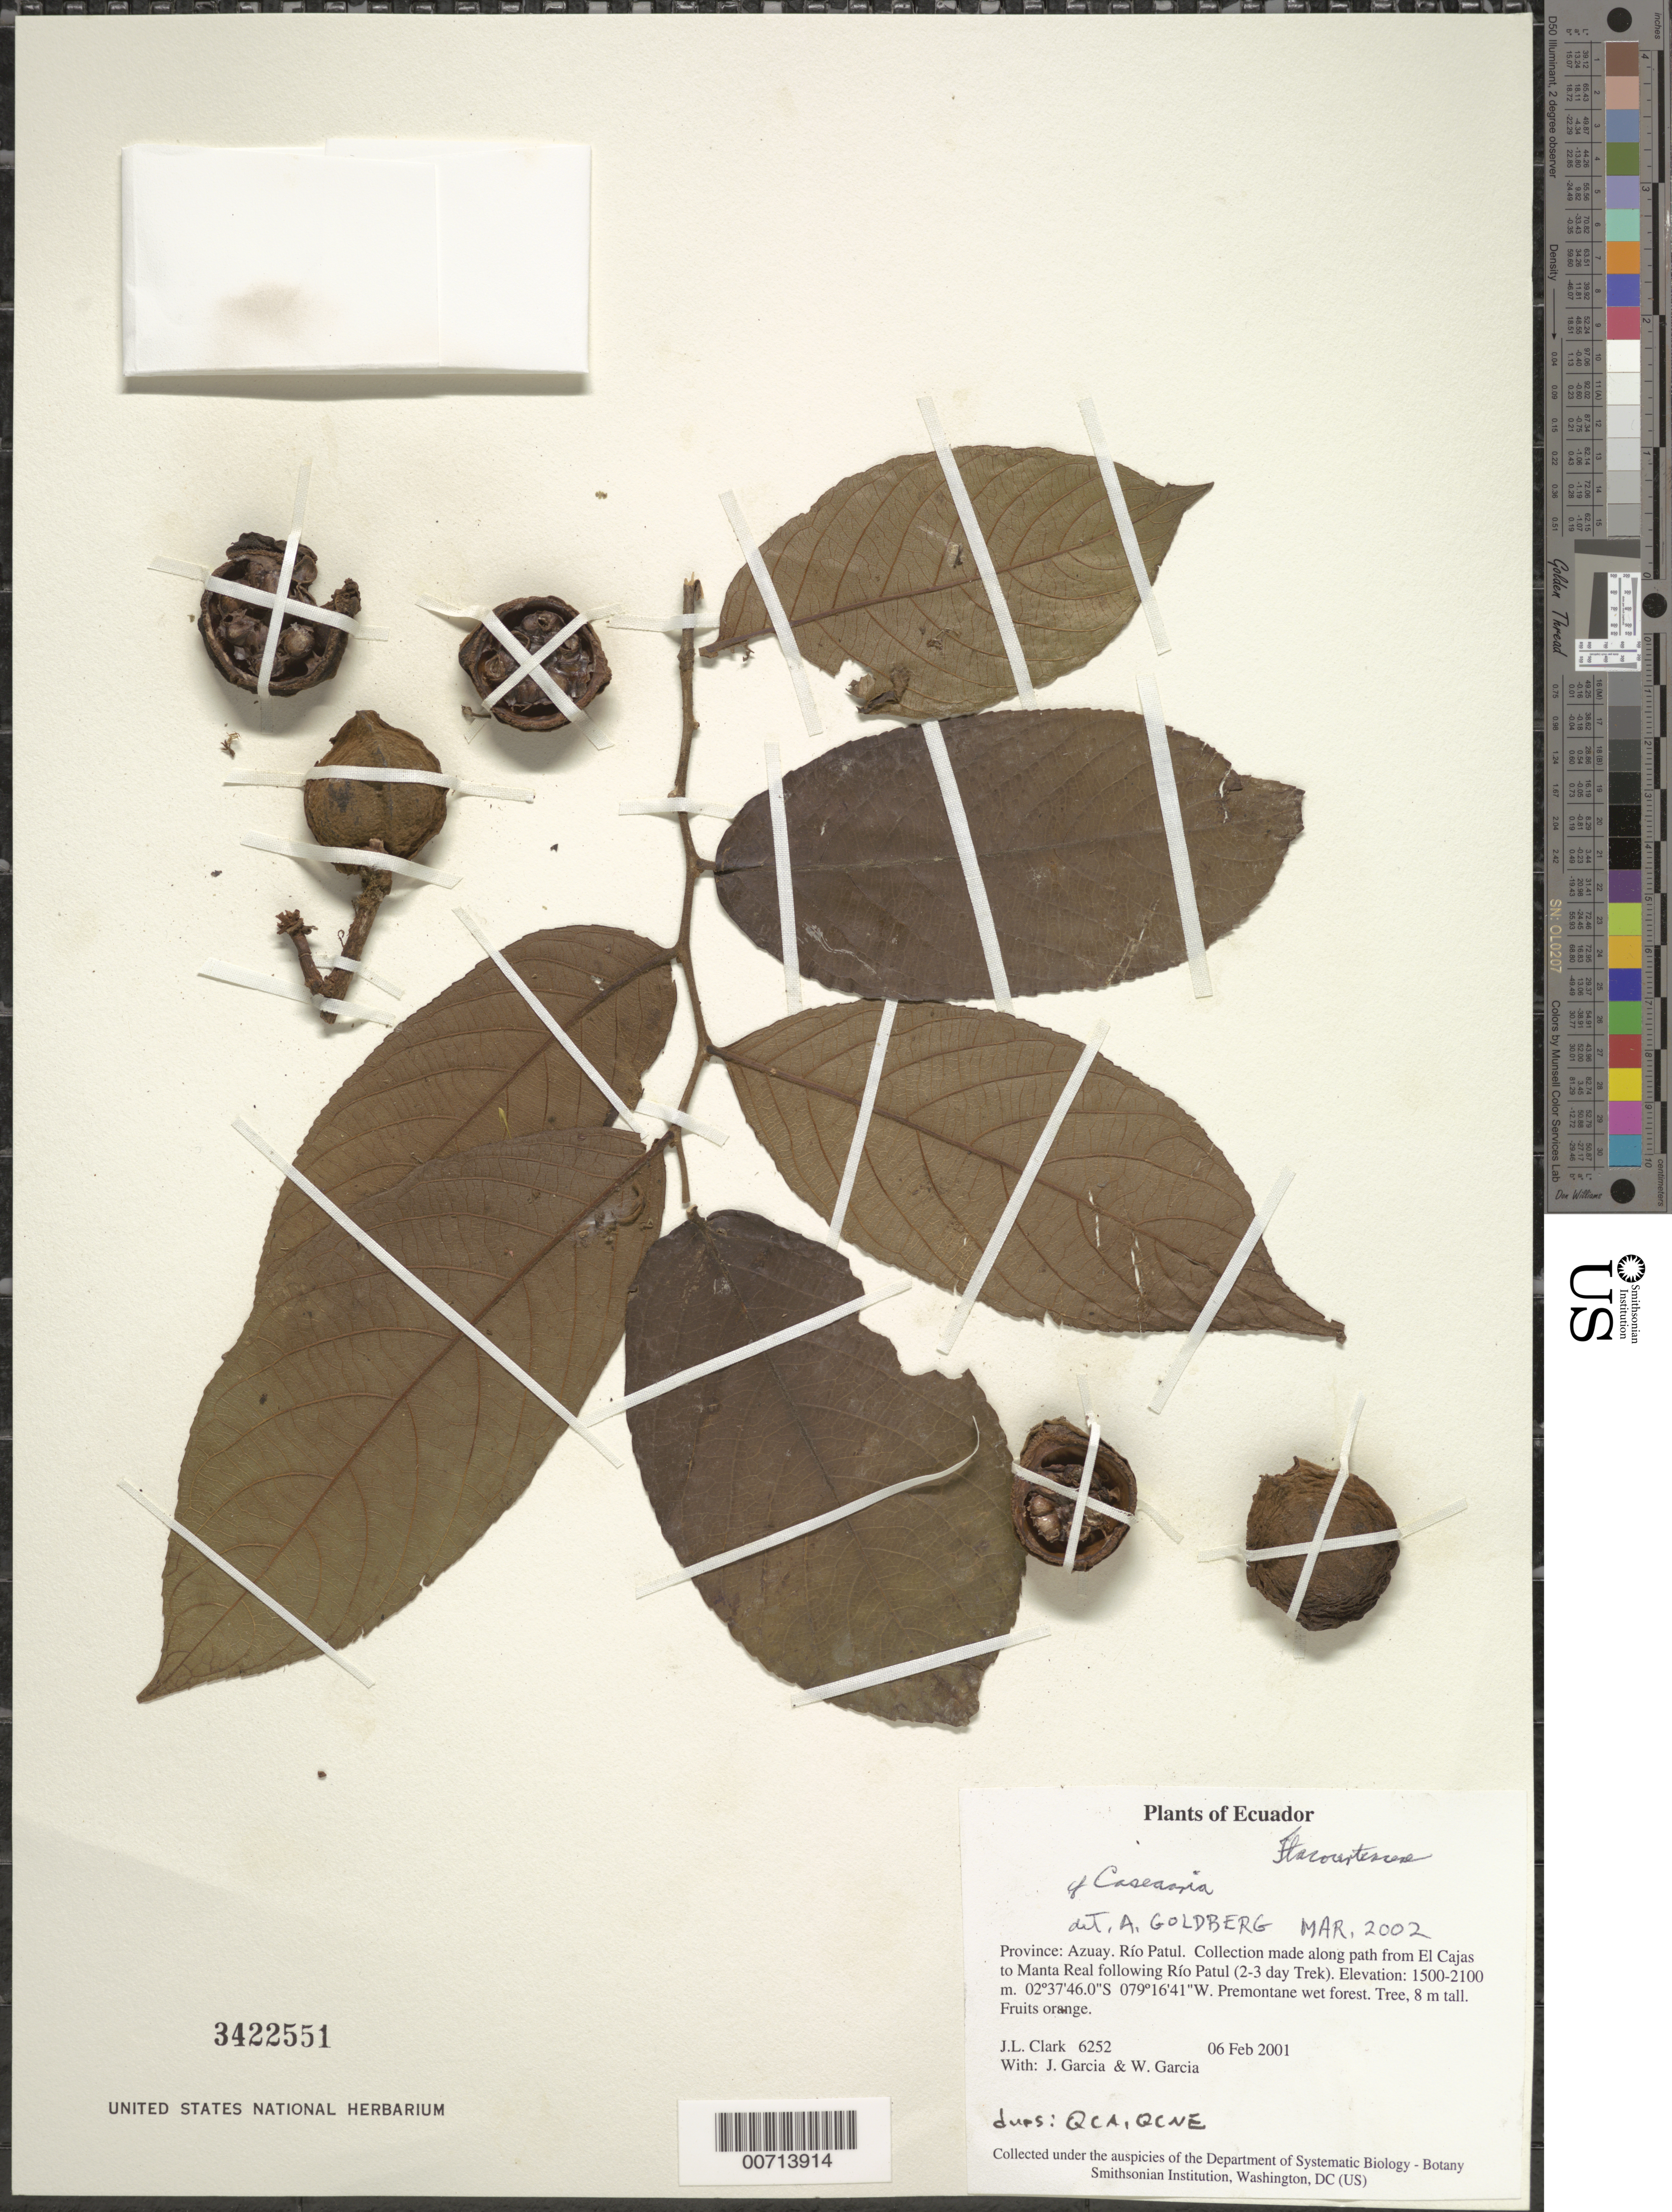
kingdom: Plantae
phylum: Tracheophyta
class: Magnoliopsida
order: Malpighiales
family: Salicaceae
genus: Casearia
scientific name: Casearia sp.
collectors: J. L. Clark, J. Garcia & W. Garcia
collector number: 6252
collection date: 2001-02-06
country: Ecuador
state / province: Azuay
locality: Río Patul. Collection made along path from El Cajas to Manta Real following Río Patul (2-3 day Trek).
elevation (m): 1500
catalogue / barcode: US 3422551